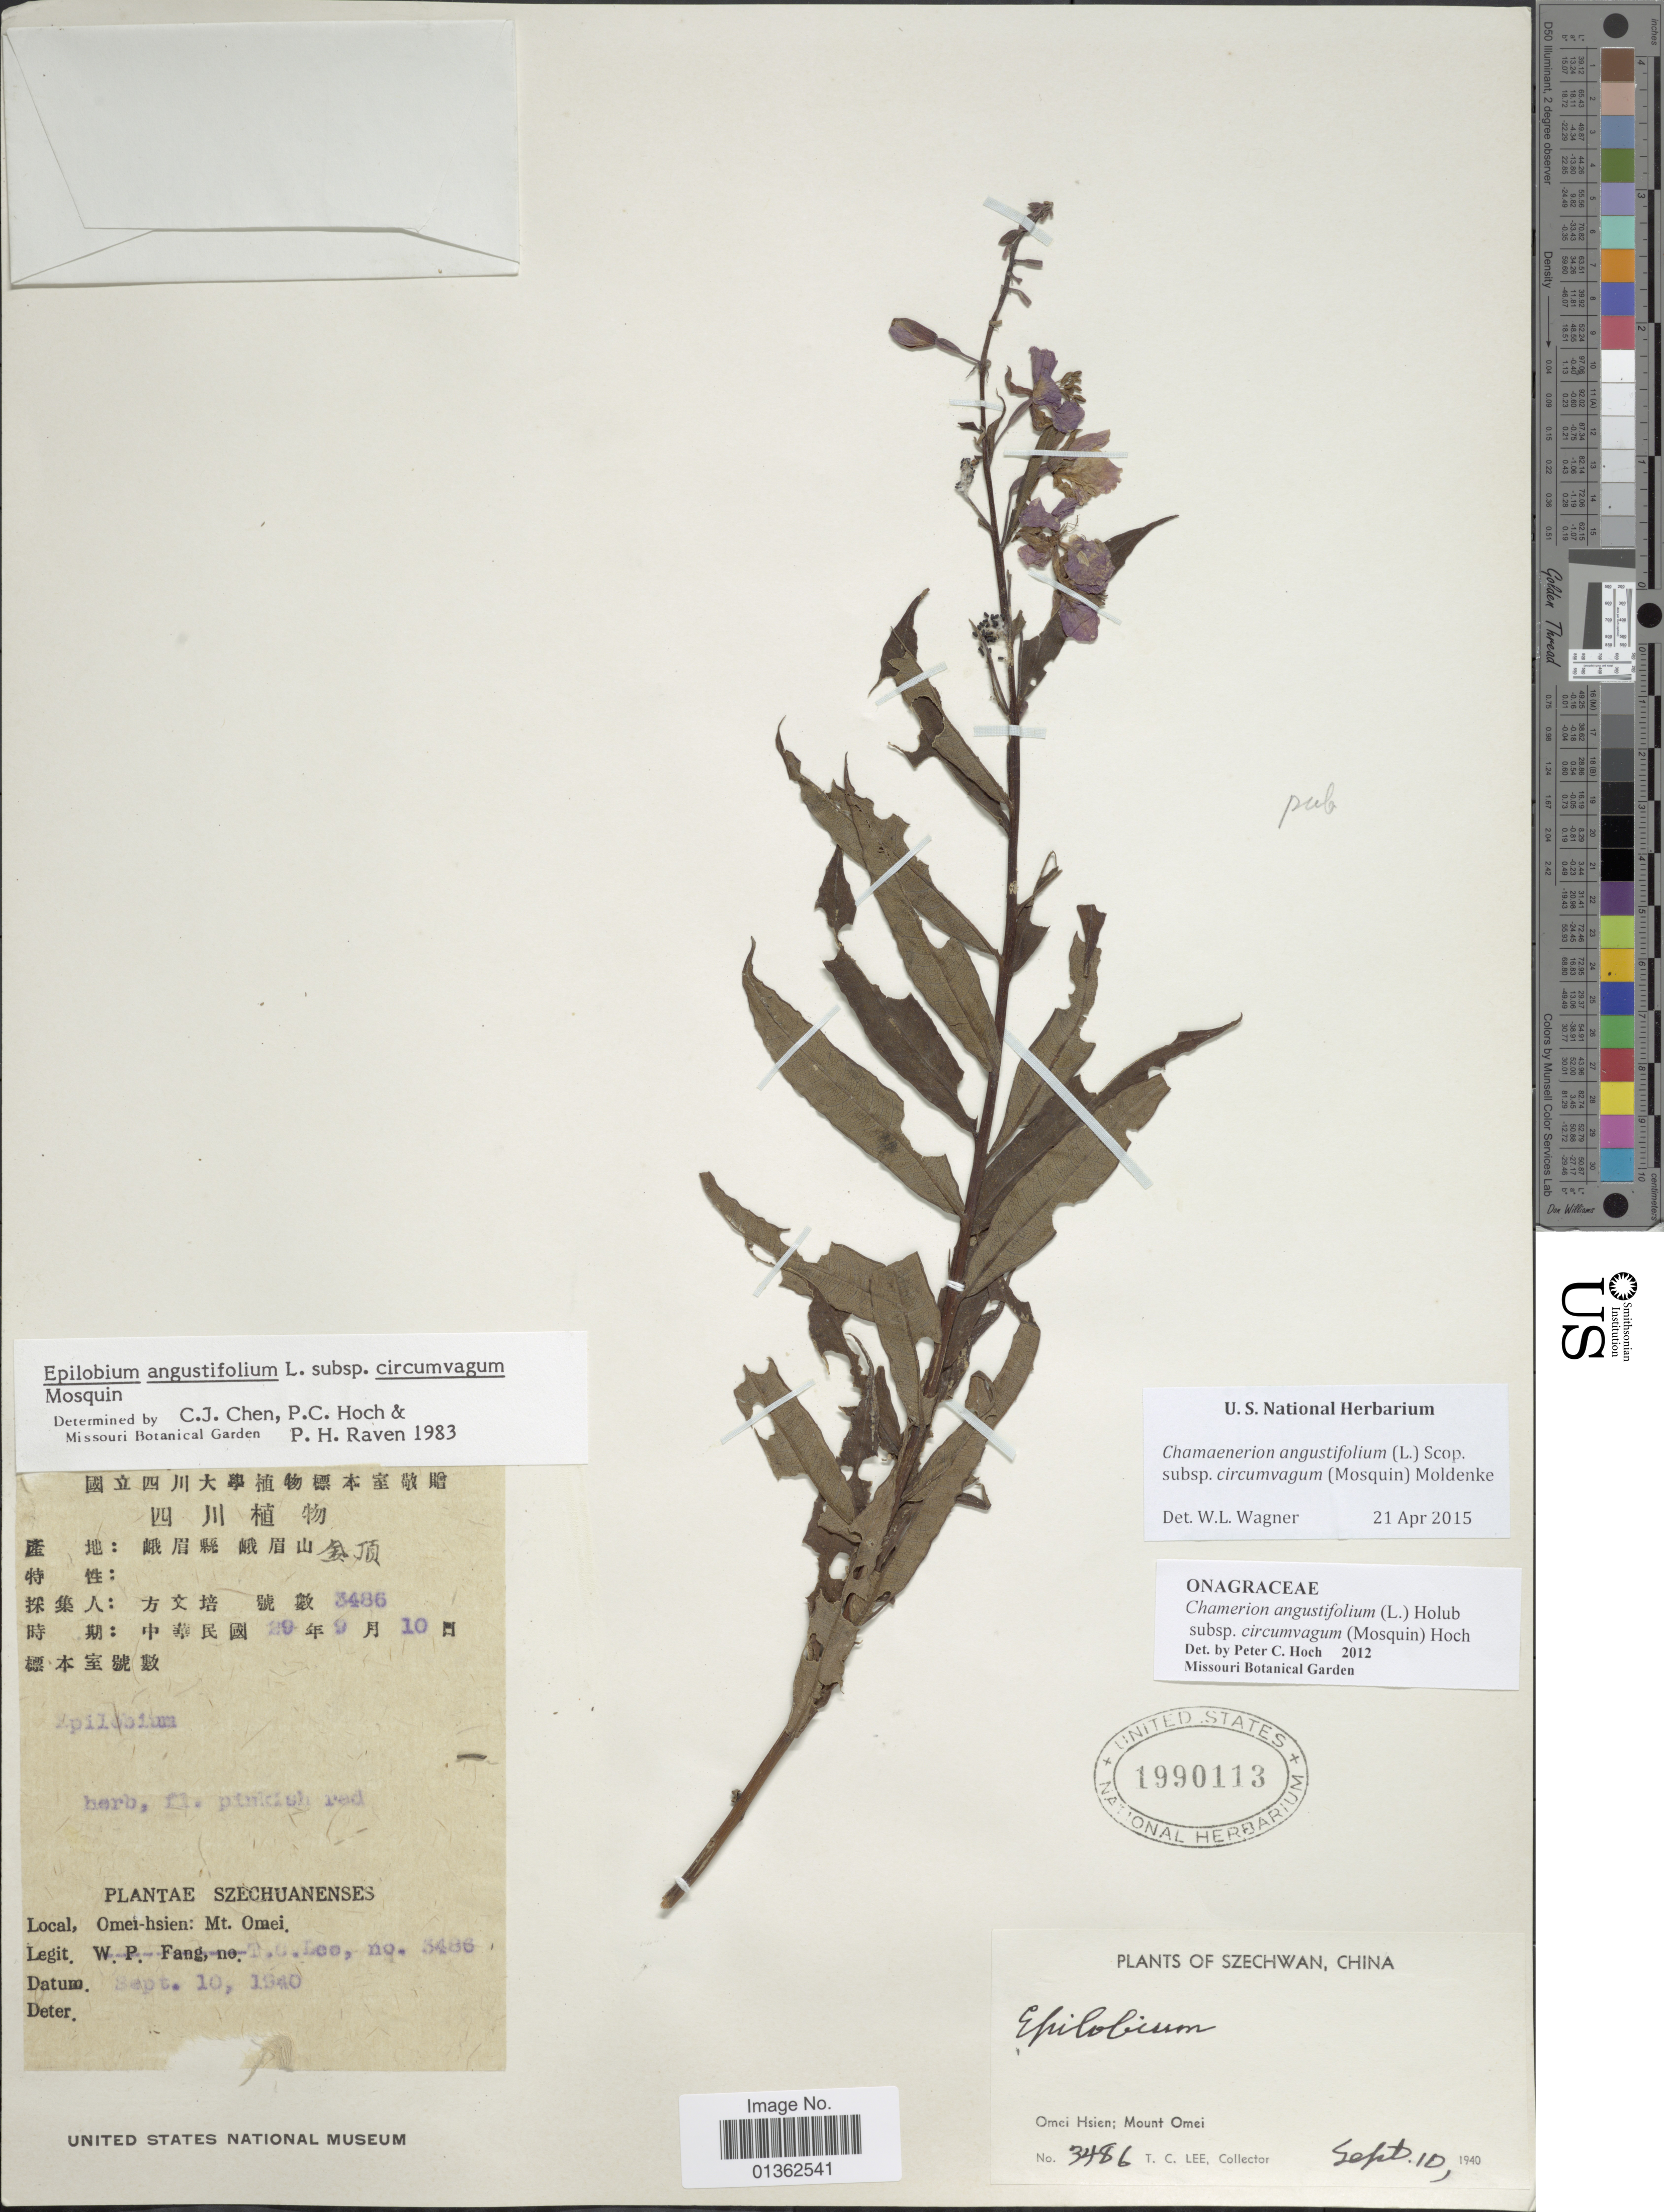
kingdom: Plantae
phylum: Tracheophyta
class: Magnoliopsida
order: Myrtales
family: Onagraceae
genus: Chamaenerion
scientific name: Chamaenerion angustifolium subsp. circumvagum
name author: (Mosquin) Moldenke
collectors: T. Lee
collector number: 3486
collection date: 1940-09-10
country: China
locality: Szechwan. Omei Hsien; Mount Omei.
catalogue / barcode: US 1990113